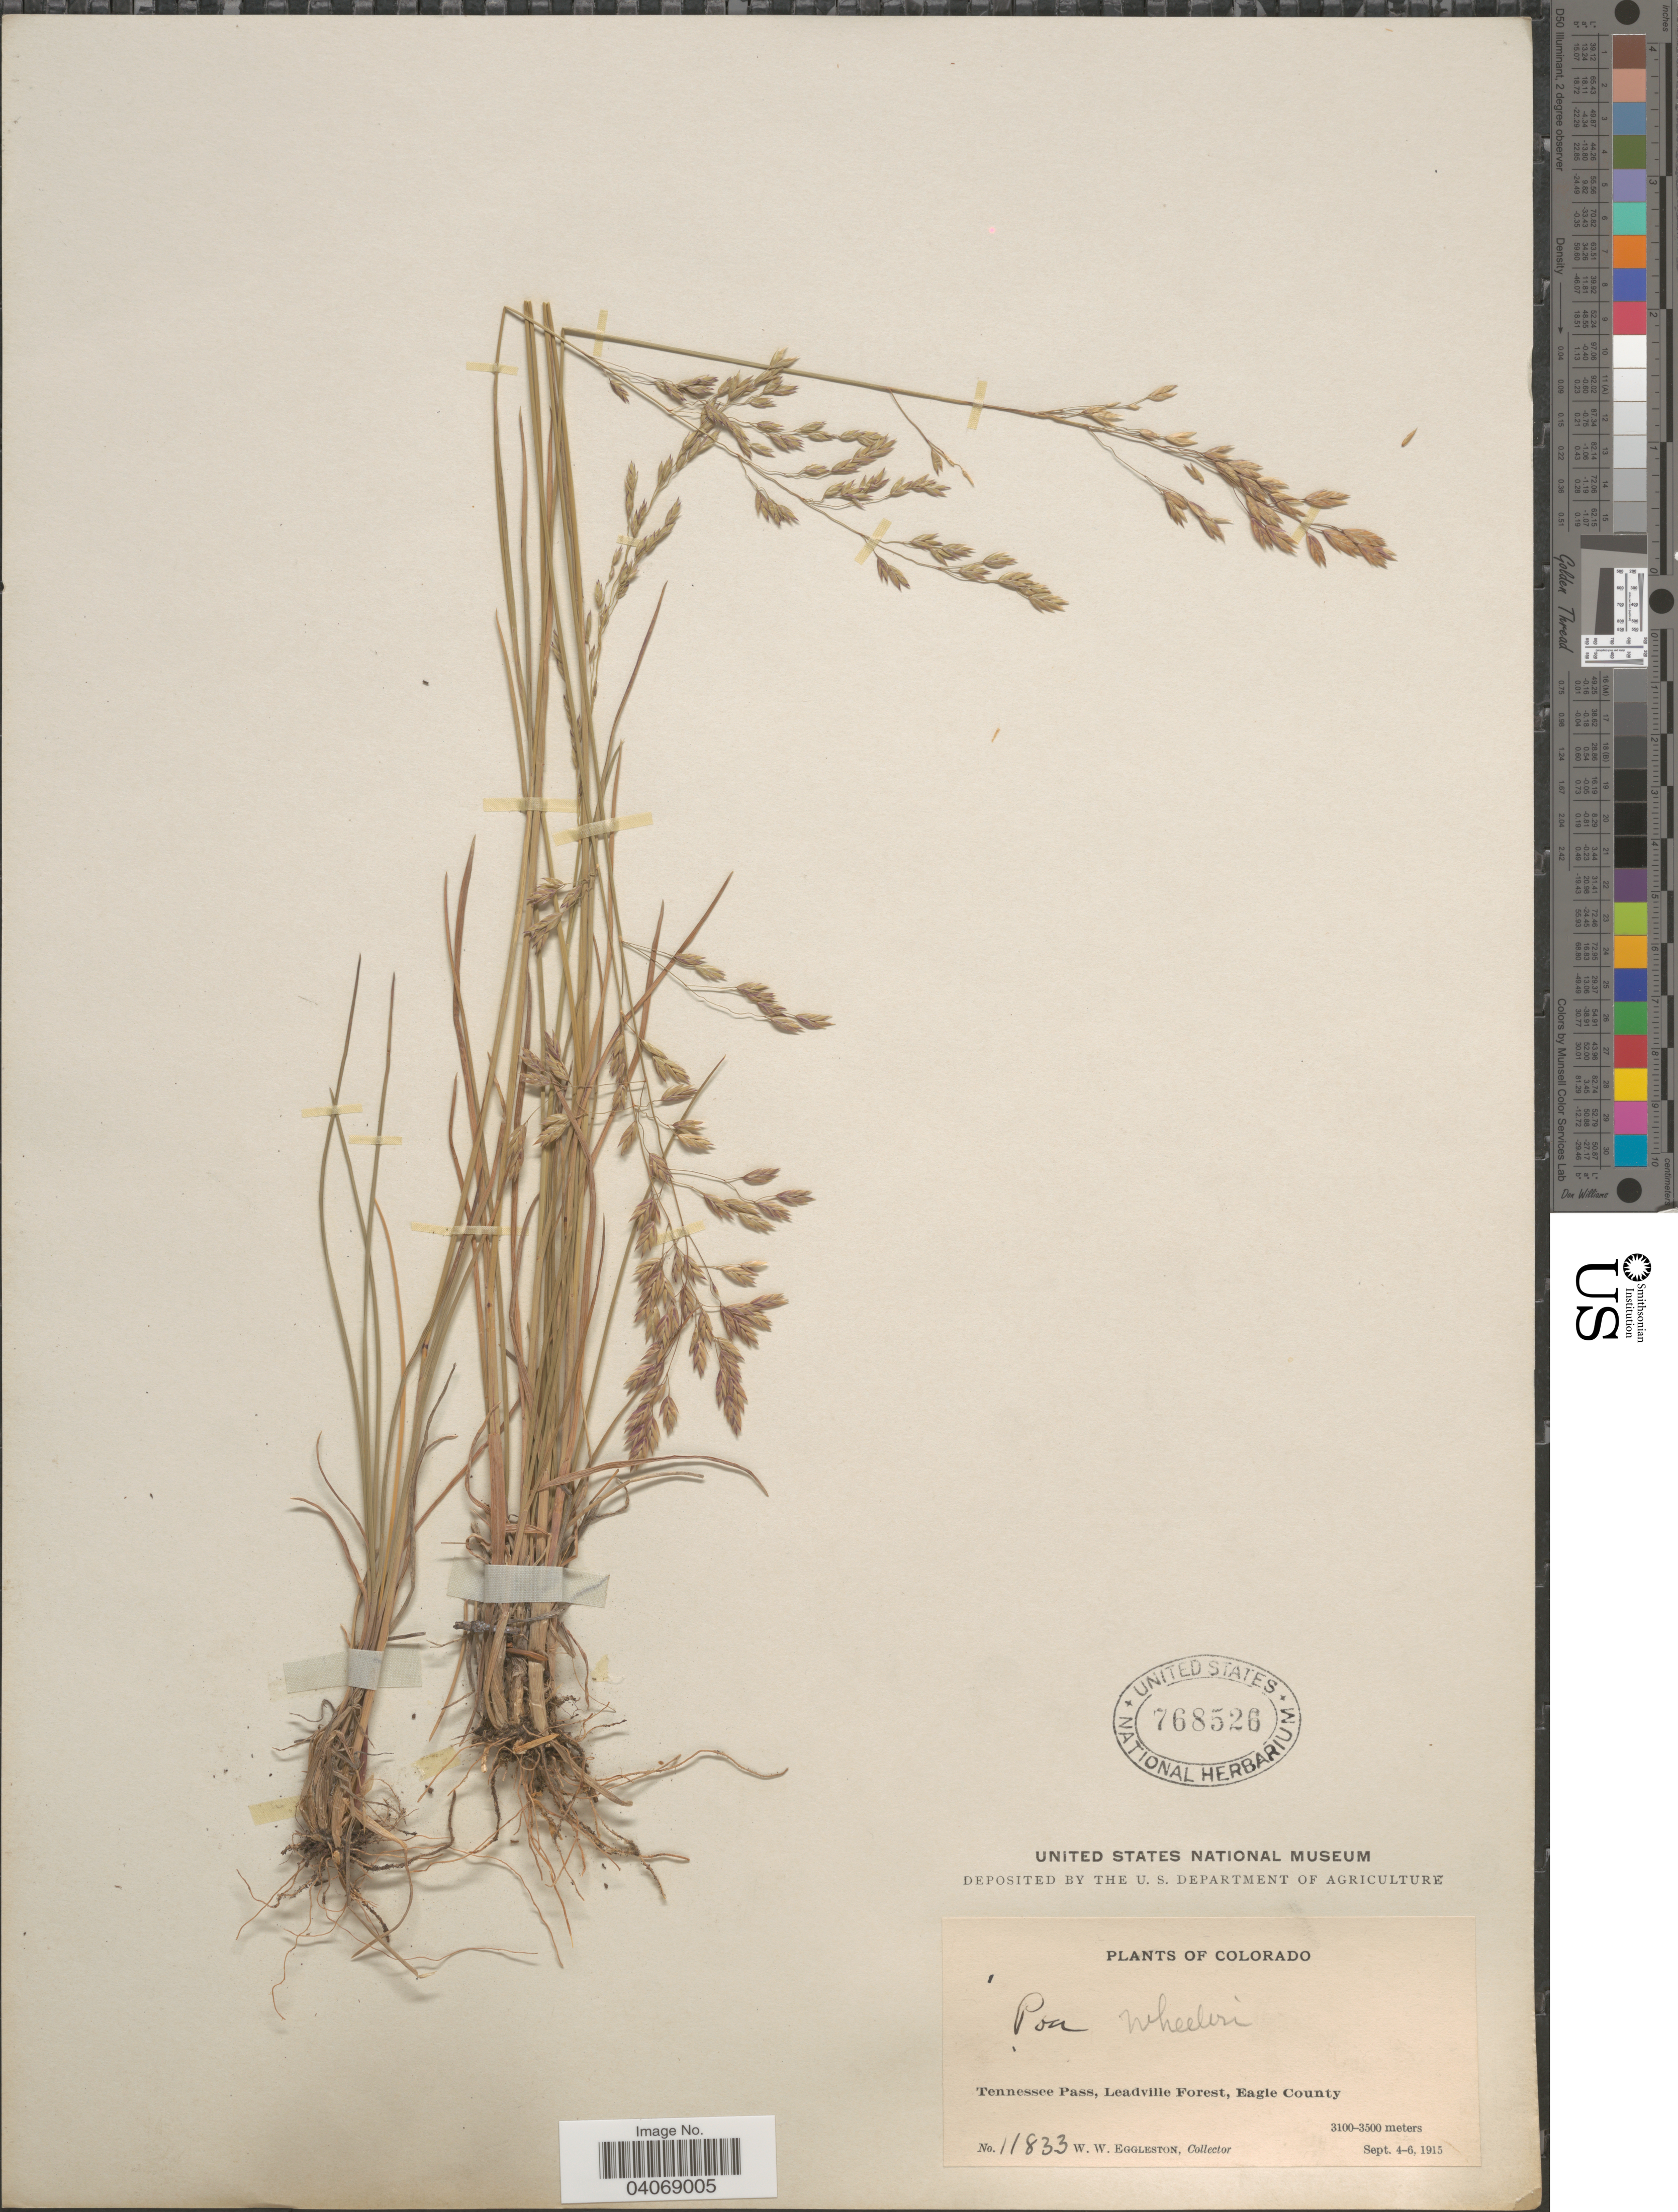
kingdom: Plantae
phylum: Tracheophyta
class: Liliopsida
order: Poales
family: Poaceae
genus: Poa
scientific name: Poa wheeleri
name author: Vasey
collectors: W. W. Eggleston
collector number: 11833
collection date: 1915-09-04/1915-09-06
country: United States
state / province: Colorado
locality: Tennessee Pass, Leadville Forest, Eagle County.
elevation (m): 3100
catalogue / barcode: US 768526